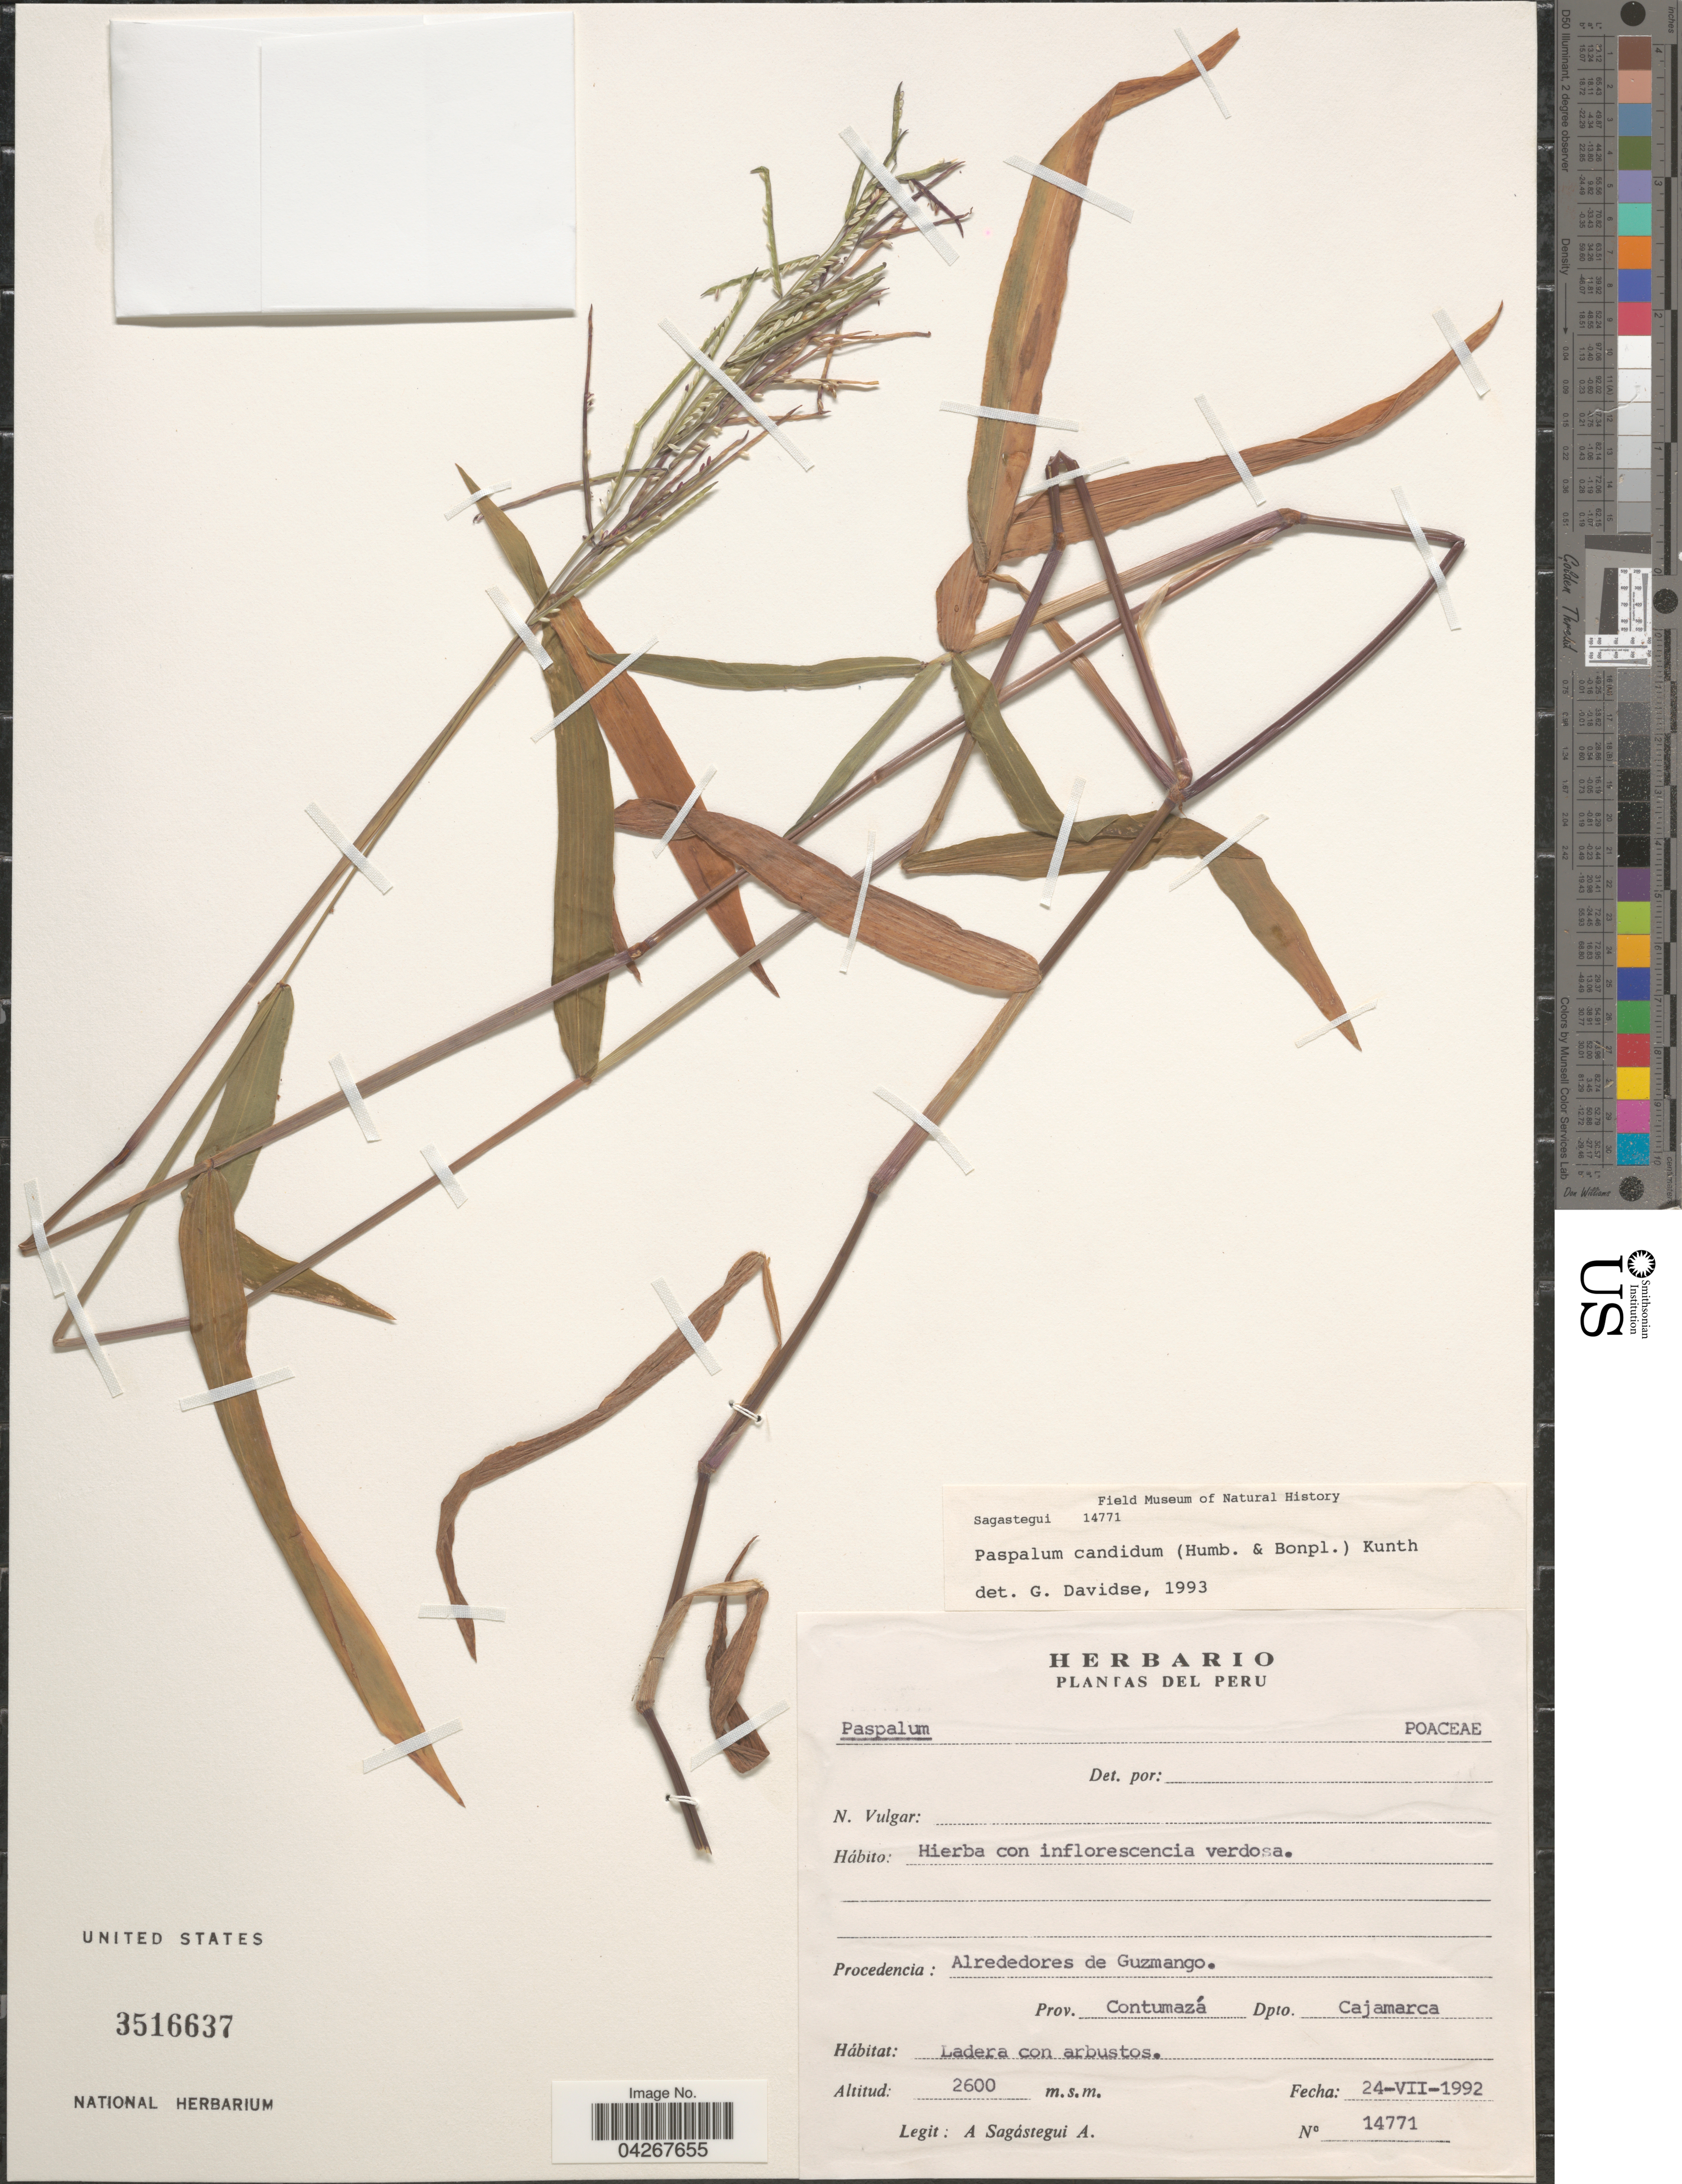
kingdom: Plantae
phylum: Tracheophyta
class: Liliopsida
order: Poales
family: Poaceae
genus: Paspalum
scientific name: Paspalum candidum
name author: (Humb. & Bonpl. ex Fleugge) Kunth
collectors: A. Sagástegui A.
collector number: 14771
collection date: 1992-07-24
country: Peru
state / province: Cajamarca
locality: Procedencia: Alrededores de Guzmango. Prov. Contumazá. Dpto. Cajamarca.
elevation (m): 2600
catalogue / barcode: US 3516637